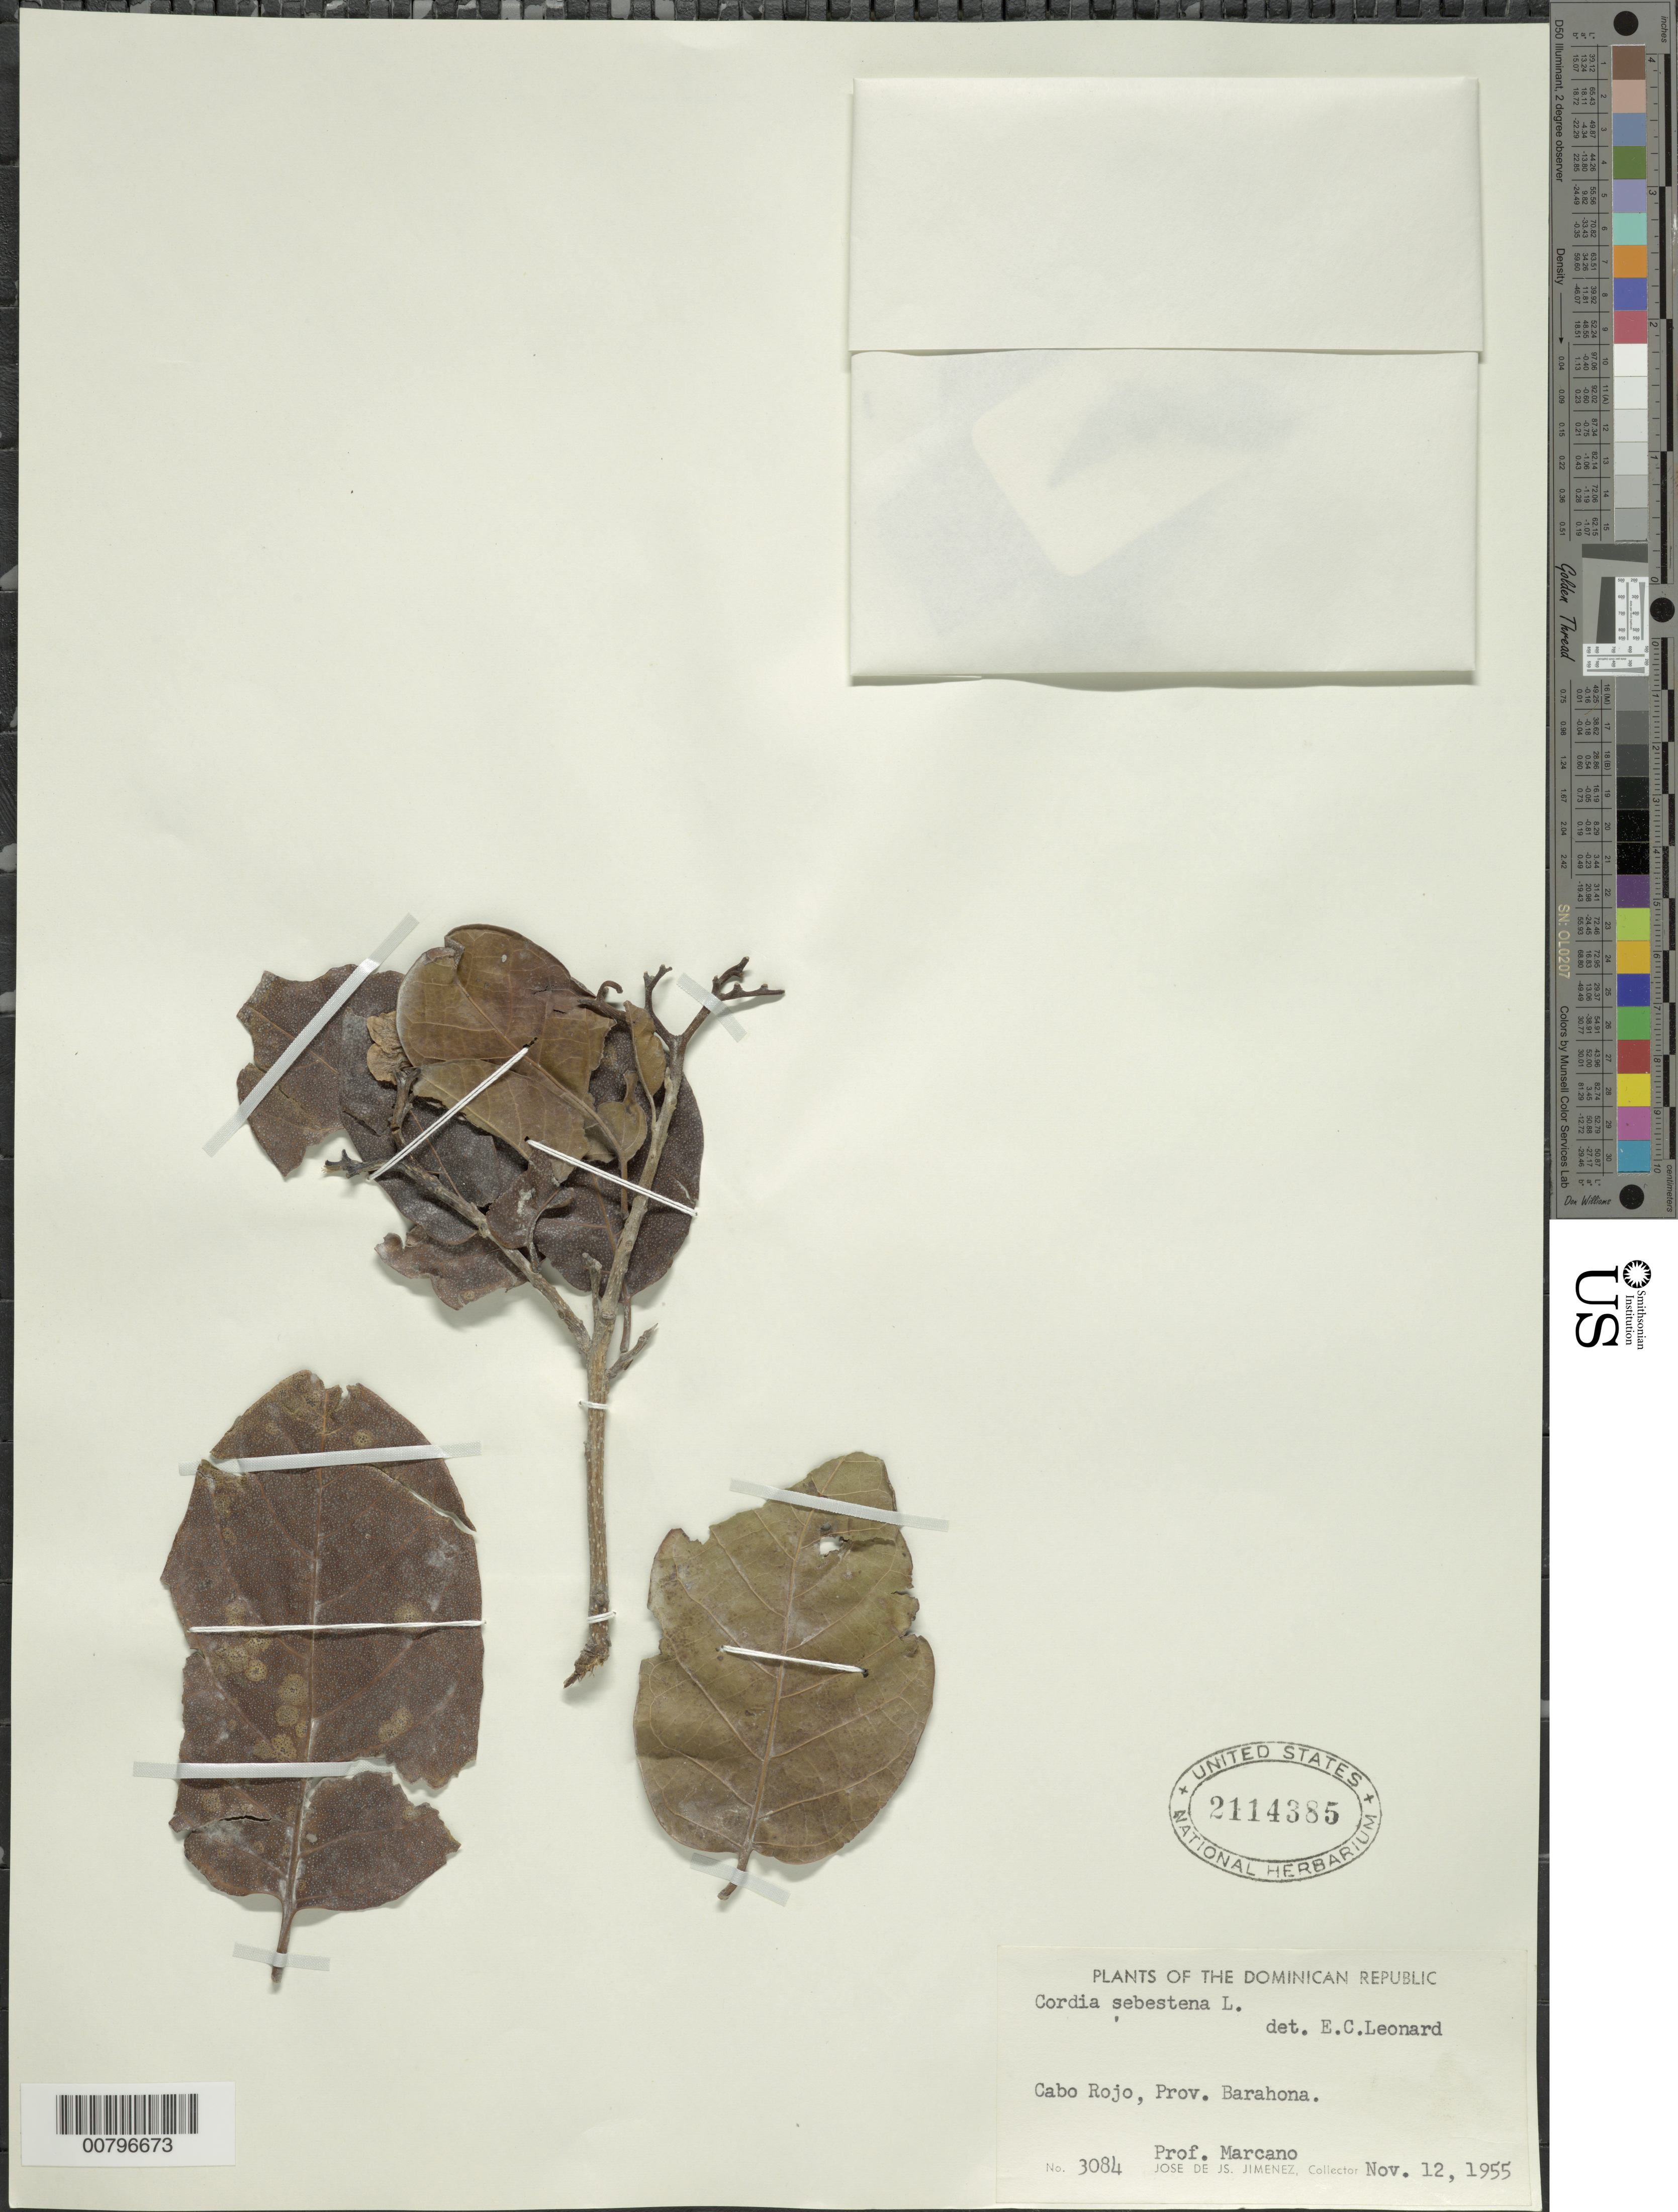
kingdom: Plantae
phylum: Tracheophyta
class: Magnoliopsida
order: Boraginales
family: Cordiaceae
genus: Cordia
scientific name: Cordia sebestena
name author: L.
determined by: Leonard, Emery C., (US)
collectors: E. J. Marcano F. & J. J. Jiménez Almonte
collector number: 3084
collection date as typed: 12 Nov 1955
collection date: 1955-11-12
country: Dominican Republic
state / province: Barahona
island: Hispaniola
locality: Cabo Rojo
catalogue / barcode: US 2114385